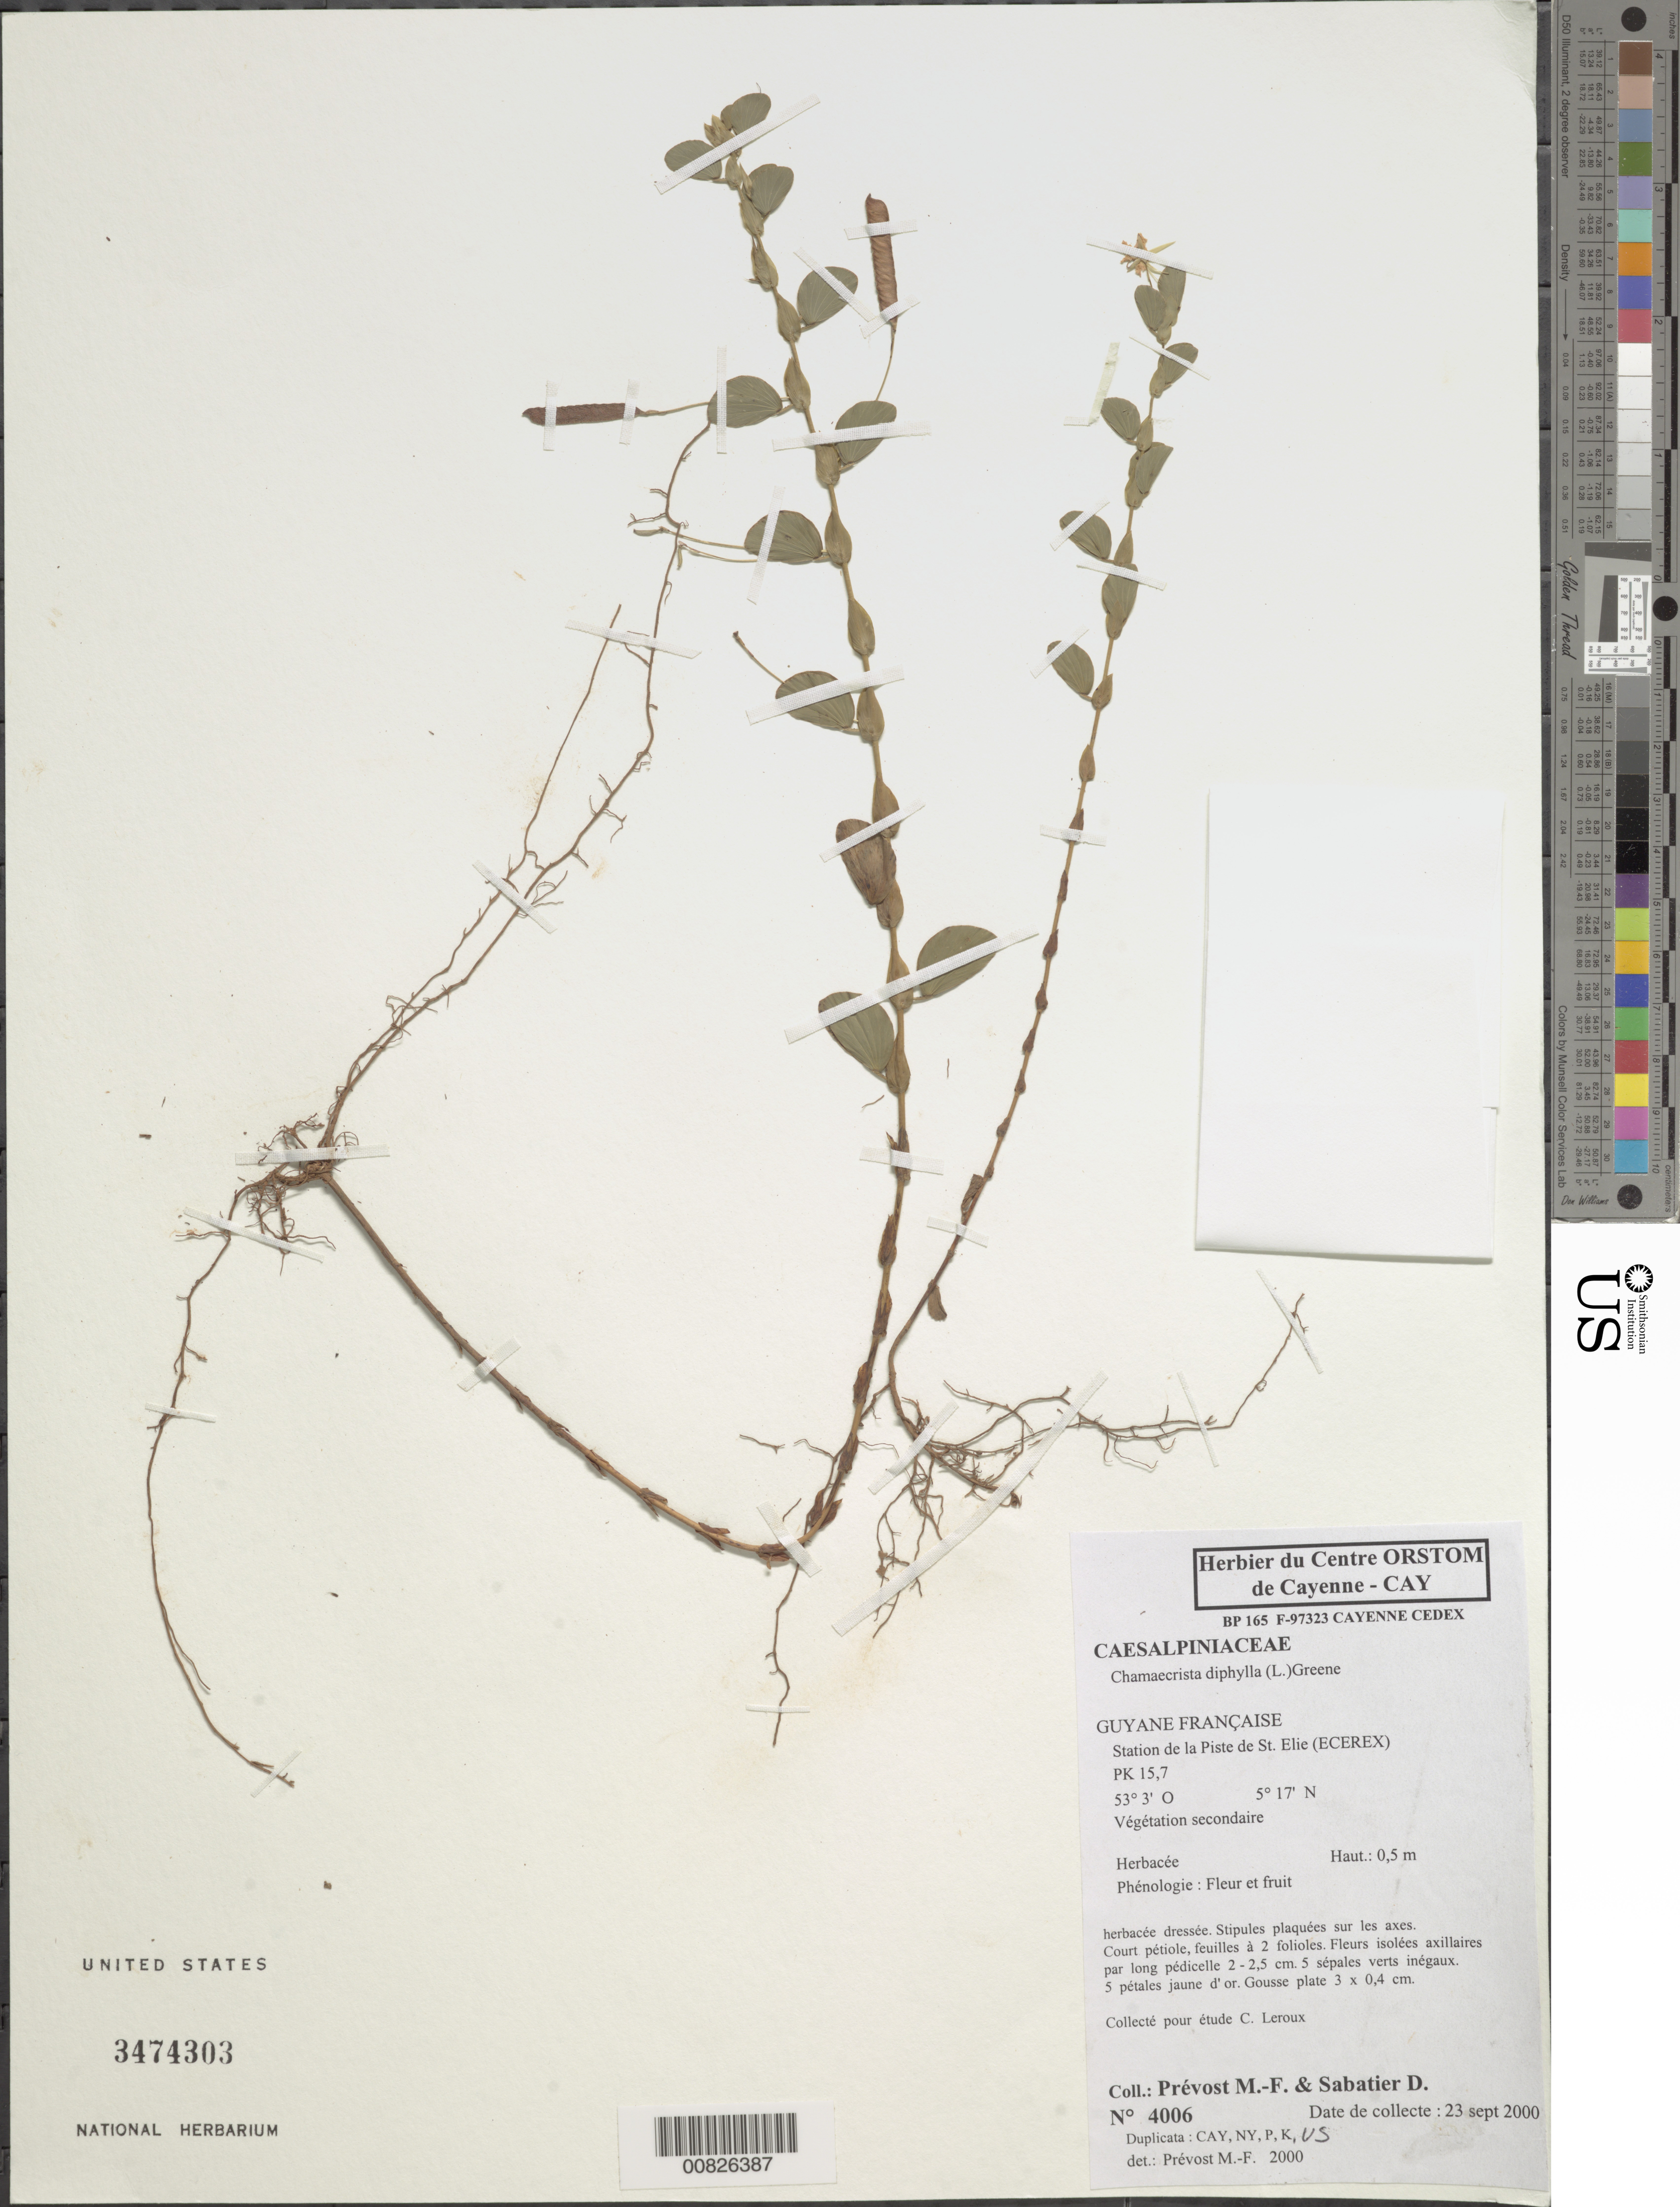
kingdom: Plantae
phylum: Tracheophyta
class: Magnoliopsida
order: Fabales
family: Fabaceae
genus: Chamaecrista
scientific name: Chamaecrista diphylla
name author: (L.) Greene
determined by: Prévost, M.-F.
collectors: M.-F. Prévost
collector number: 4006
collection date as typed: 23-Sep-00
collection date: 2000-09-23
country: French Guiana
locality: Station de la Piste de Saint-Élie (ECEREX), PK 15.7, camp ORSTOM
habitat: Secondary vegetation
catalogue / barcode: US 3474303